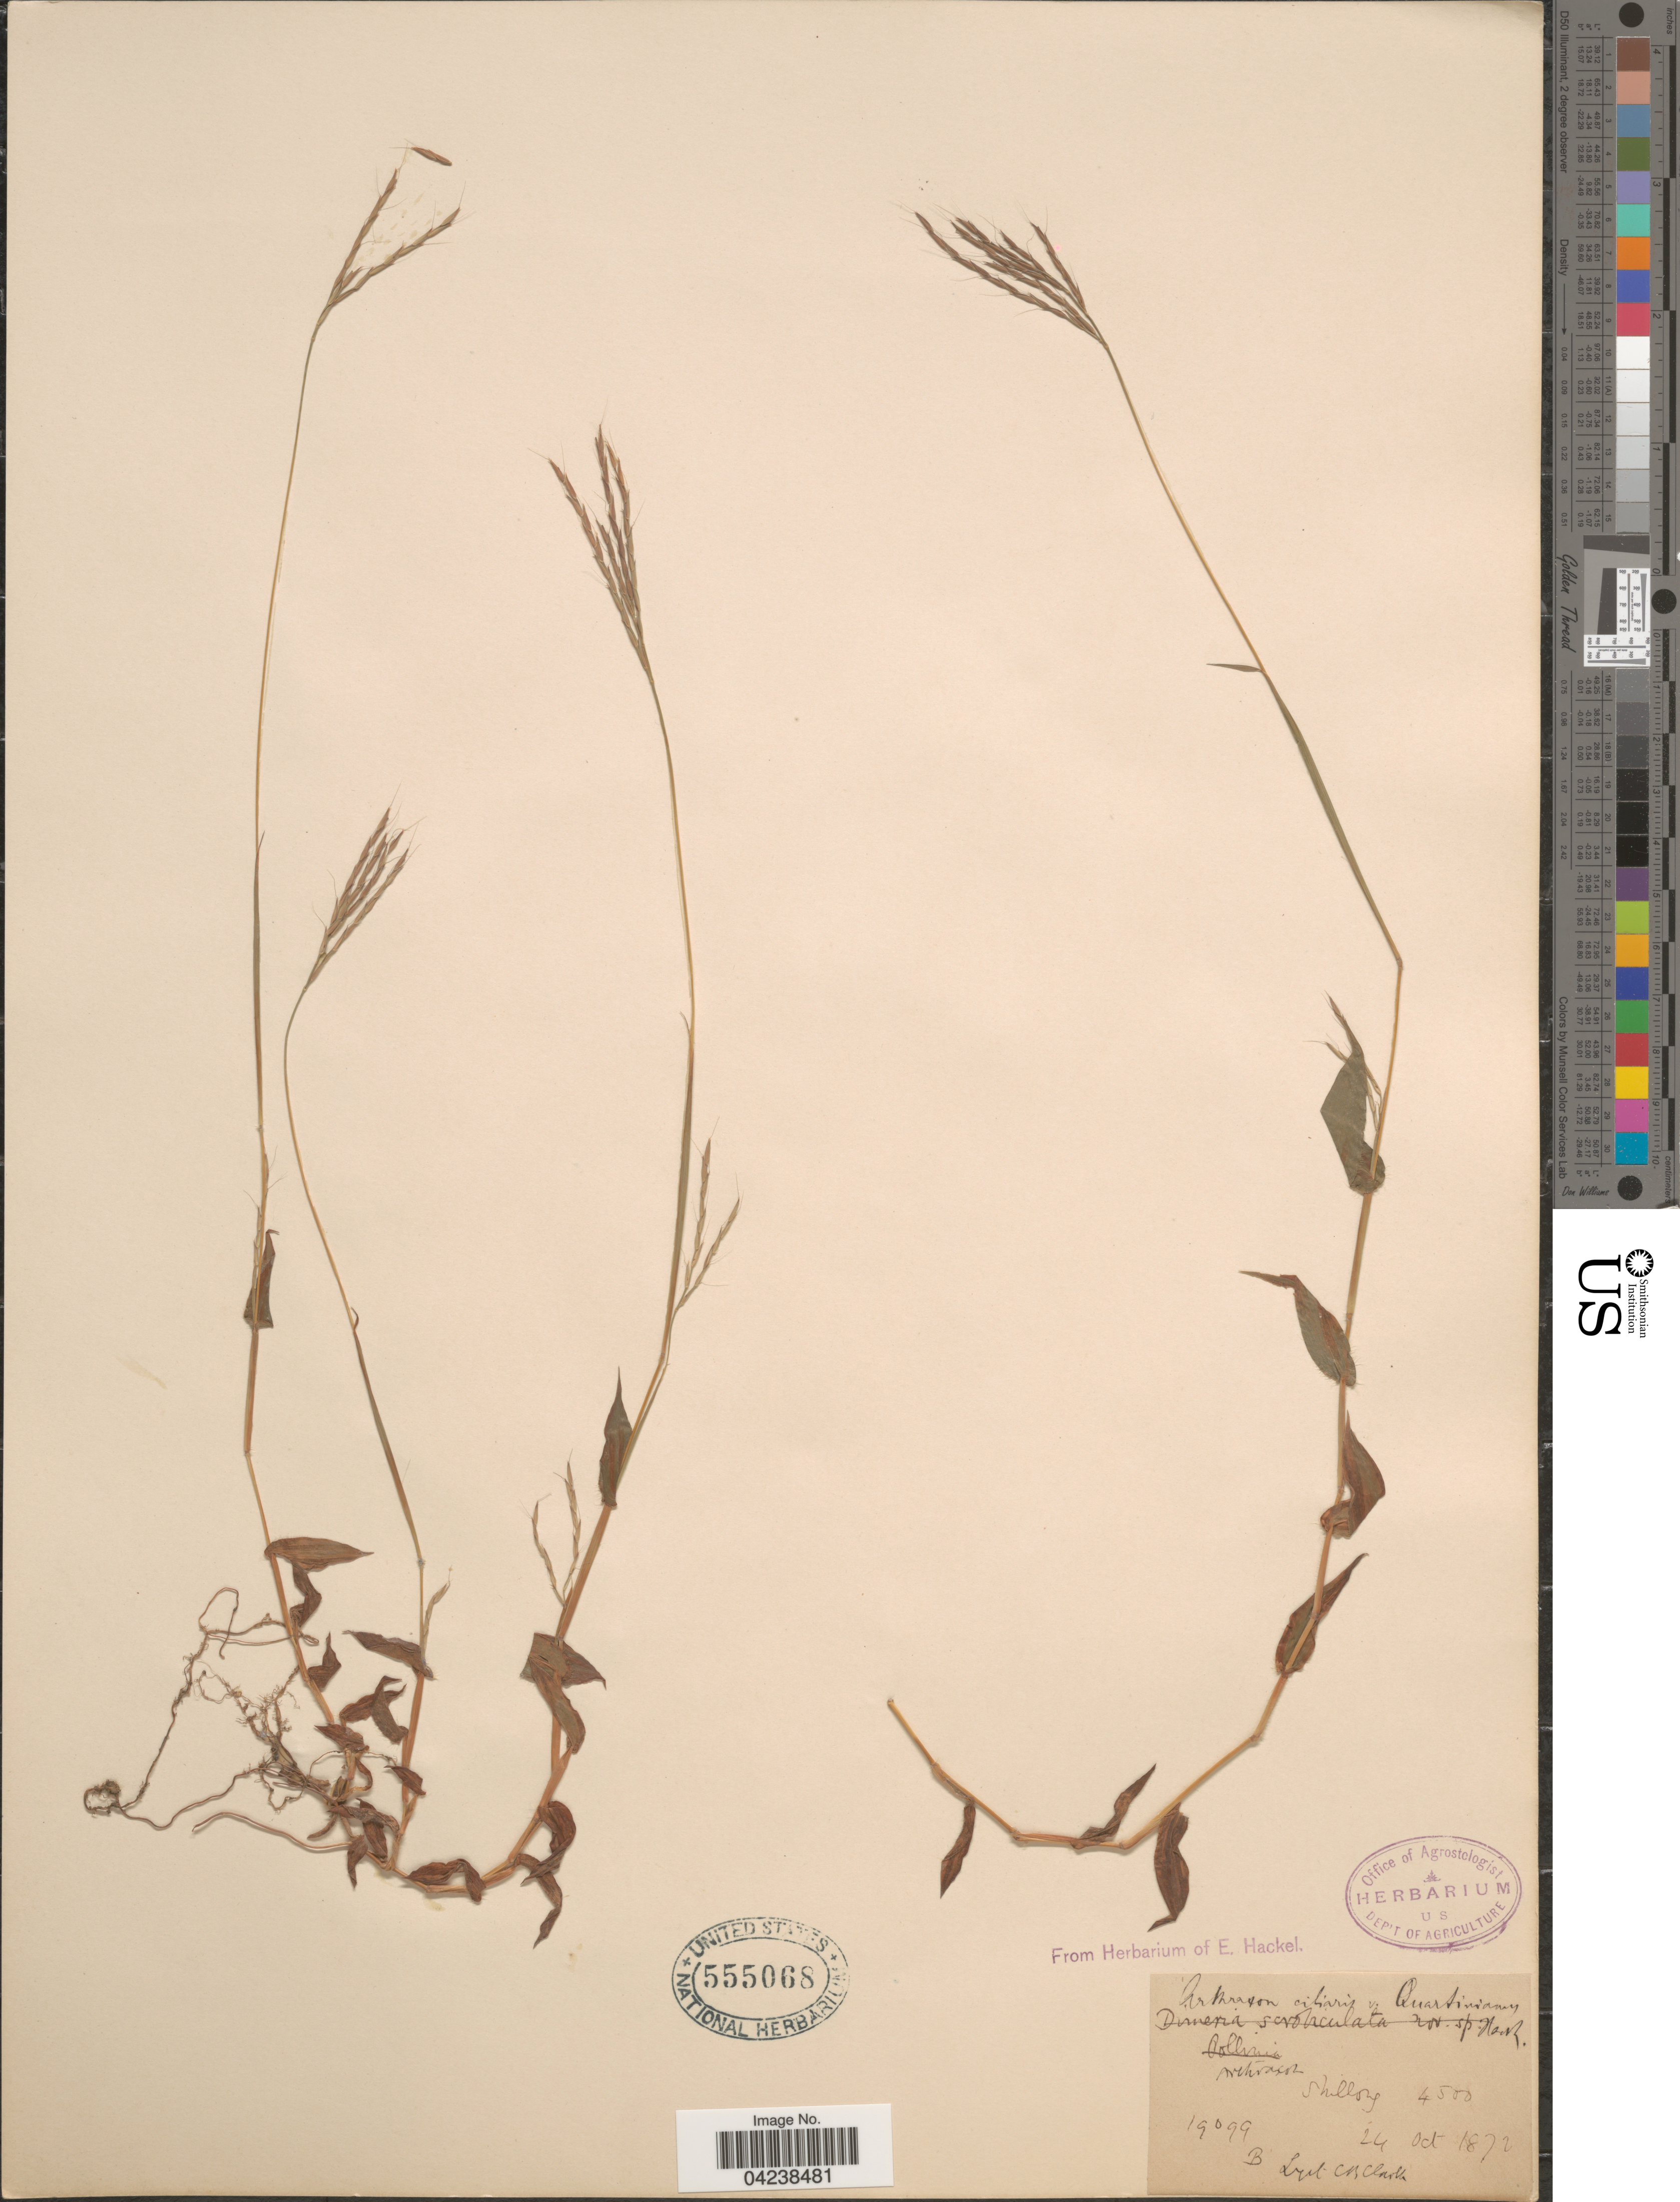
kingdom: Plantae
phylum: Tracheophyta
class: Liliopsida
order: Poales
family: Poaceae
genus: Arthraxon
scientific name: Arthraxon hispidus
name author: (Thunb.) Makino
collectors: C. B. Clarke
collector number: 19099B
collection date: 1872-10-24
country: India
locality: Shillong.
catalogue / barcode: US 555068